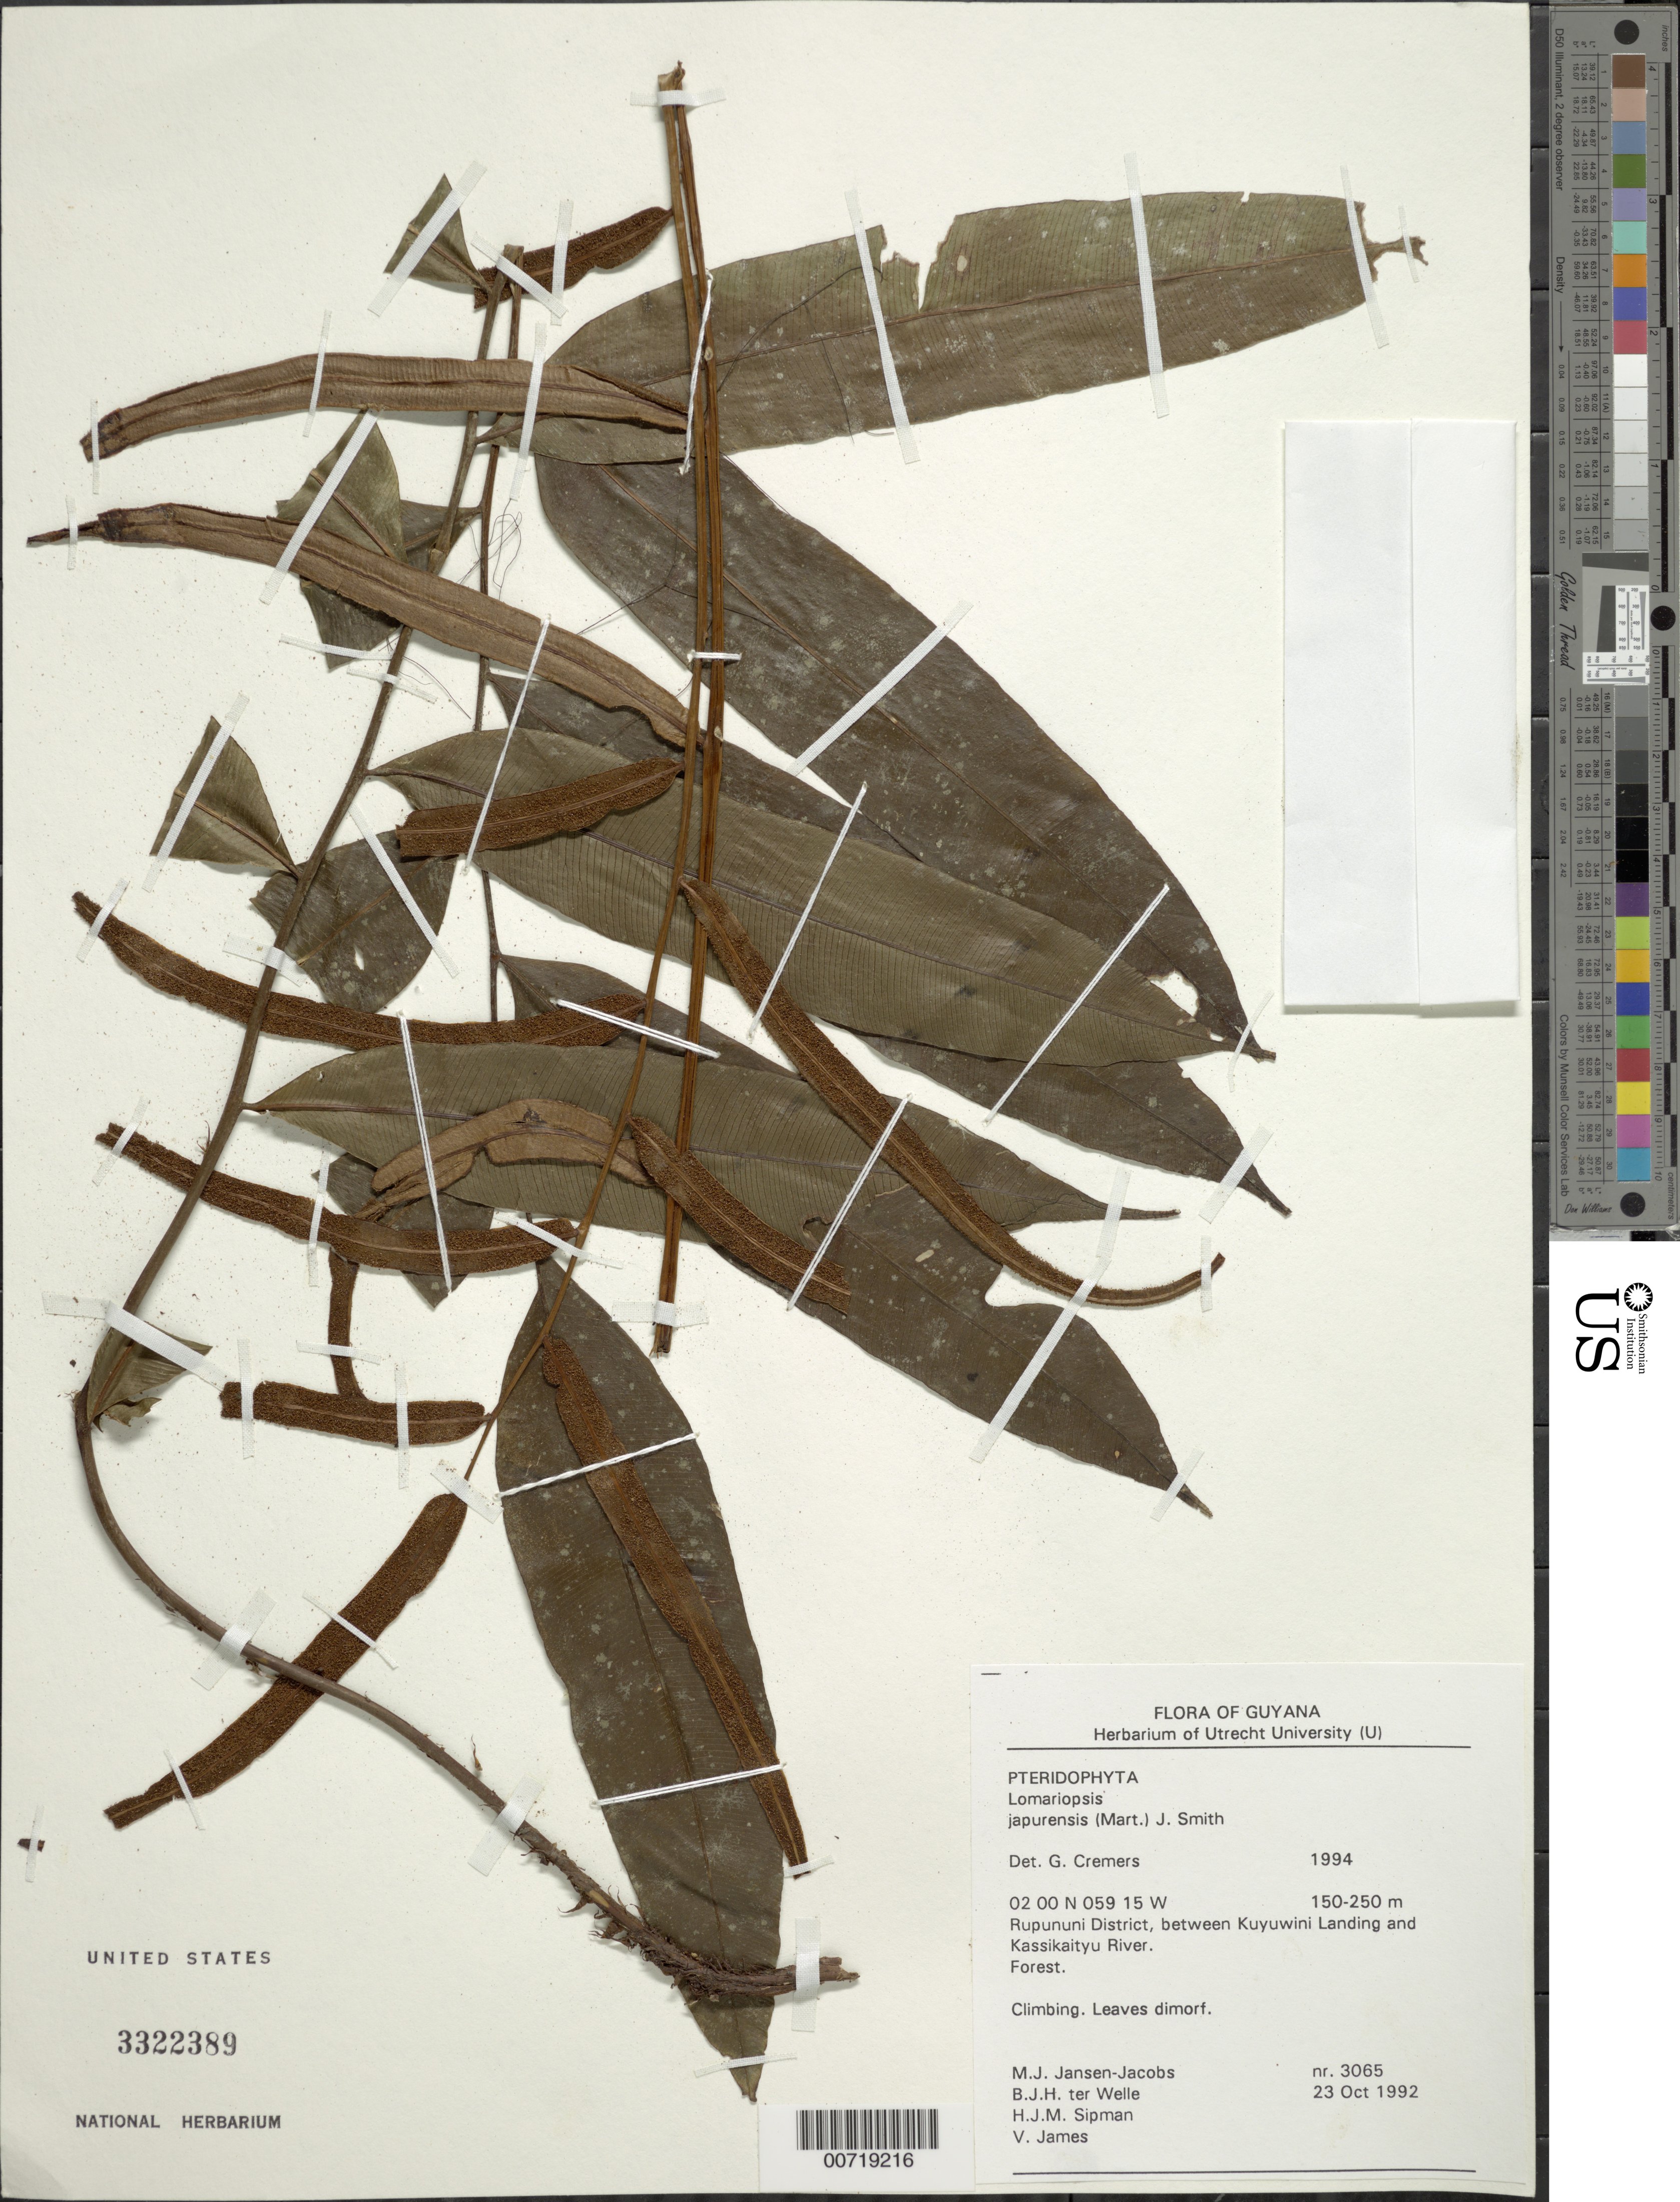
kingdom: Plantae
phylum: Tracheophyta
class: Polypodiopsida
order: Polypodiales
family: Lomariopsidaceae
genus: Lomariopsis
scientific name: Lomariopsis japurensis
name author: (Mart.) J. Sm.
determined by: Cremers, Georges A.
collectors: M. J. Jansen-Jacobs, B. Welle, H. J. M. Sipman & V. James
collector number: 3065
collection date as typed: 23-Oct-92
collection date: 1992-10-23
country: Guyana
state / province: U. Takutu-U. Essequibo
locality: Rupununi District, between Kuyuwini Landing and Kassikaityu River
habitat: Forest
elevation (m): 150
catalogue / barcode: US 3322389